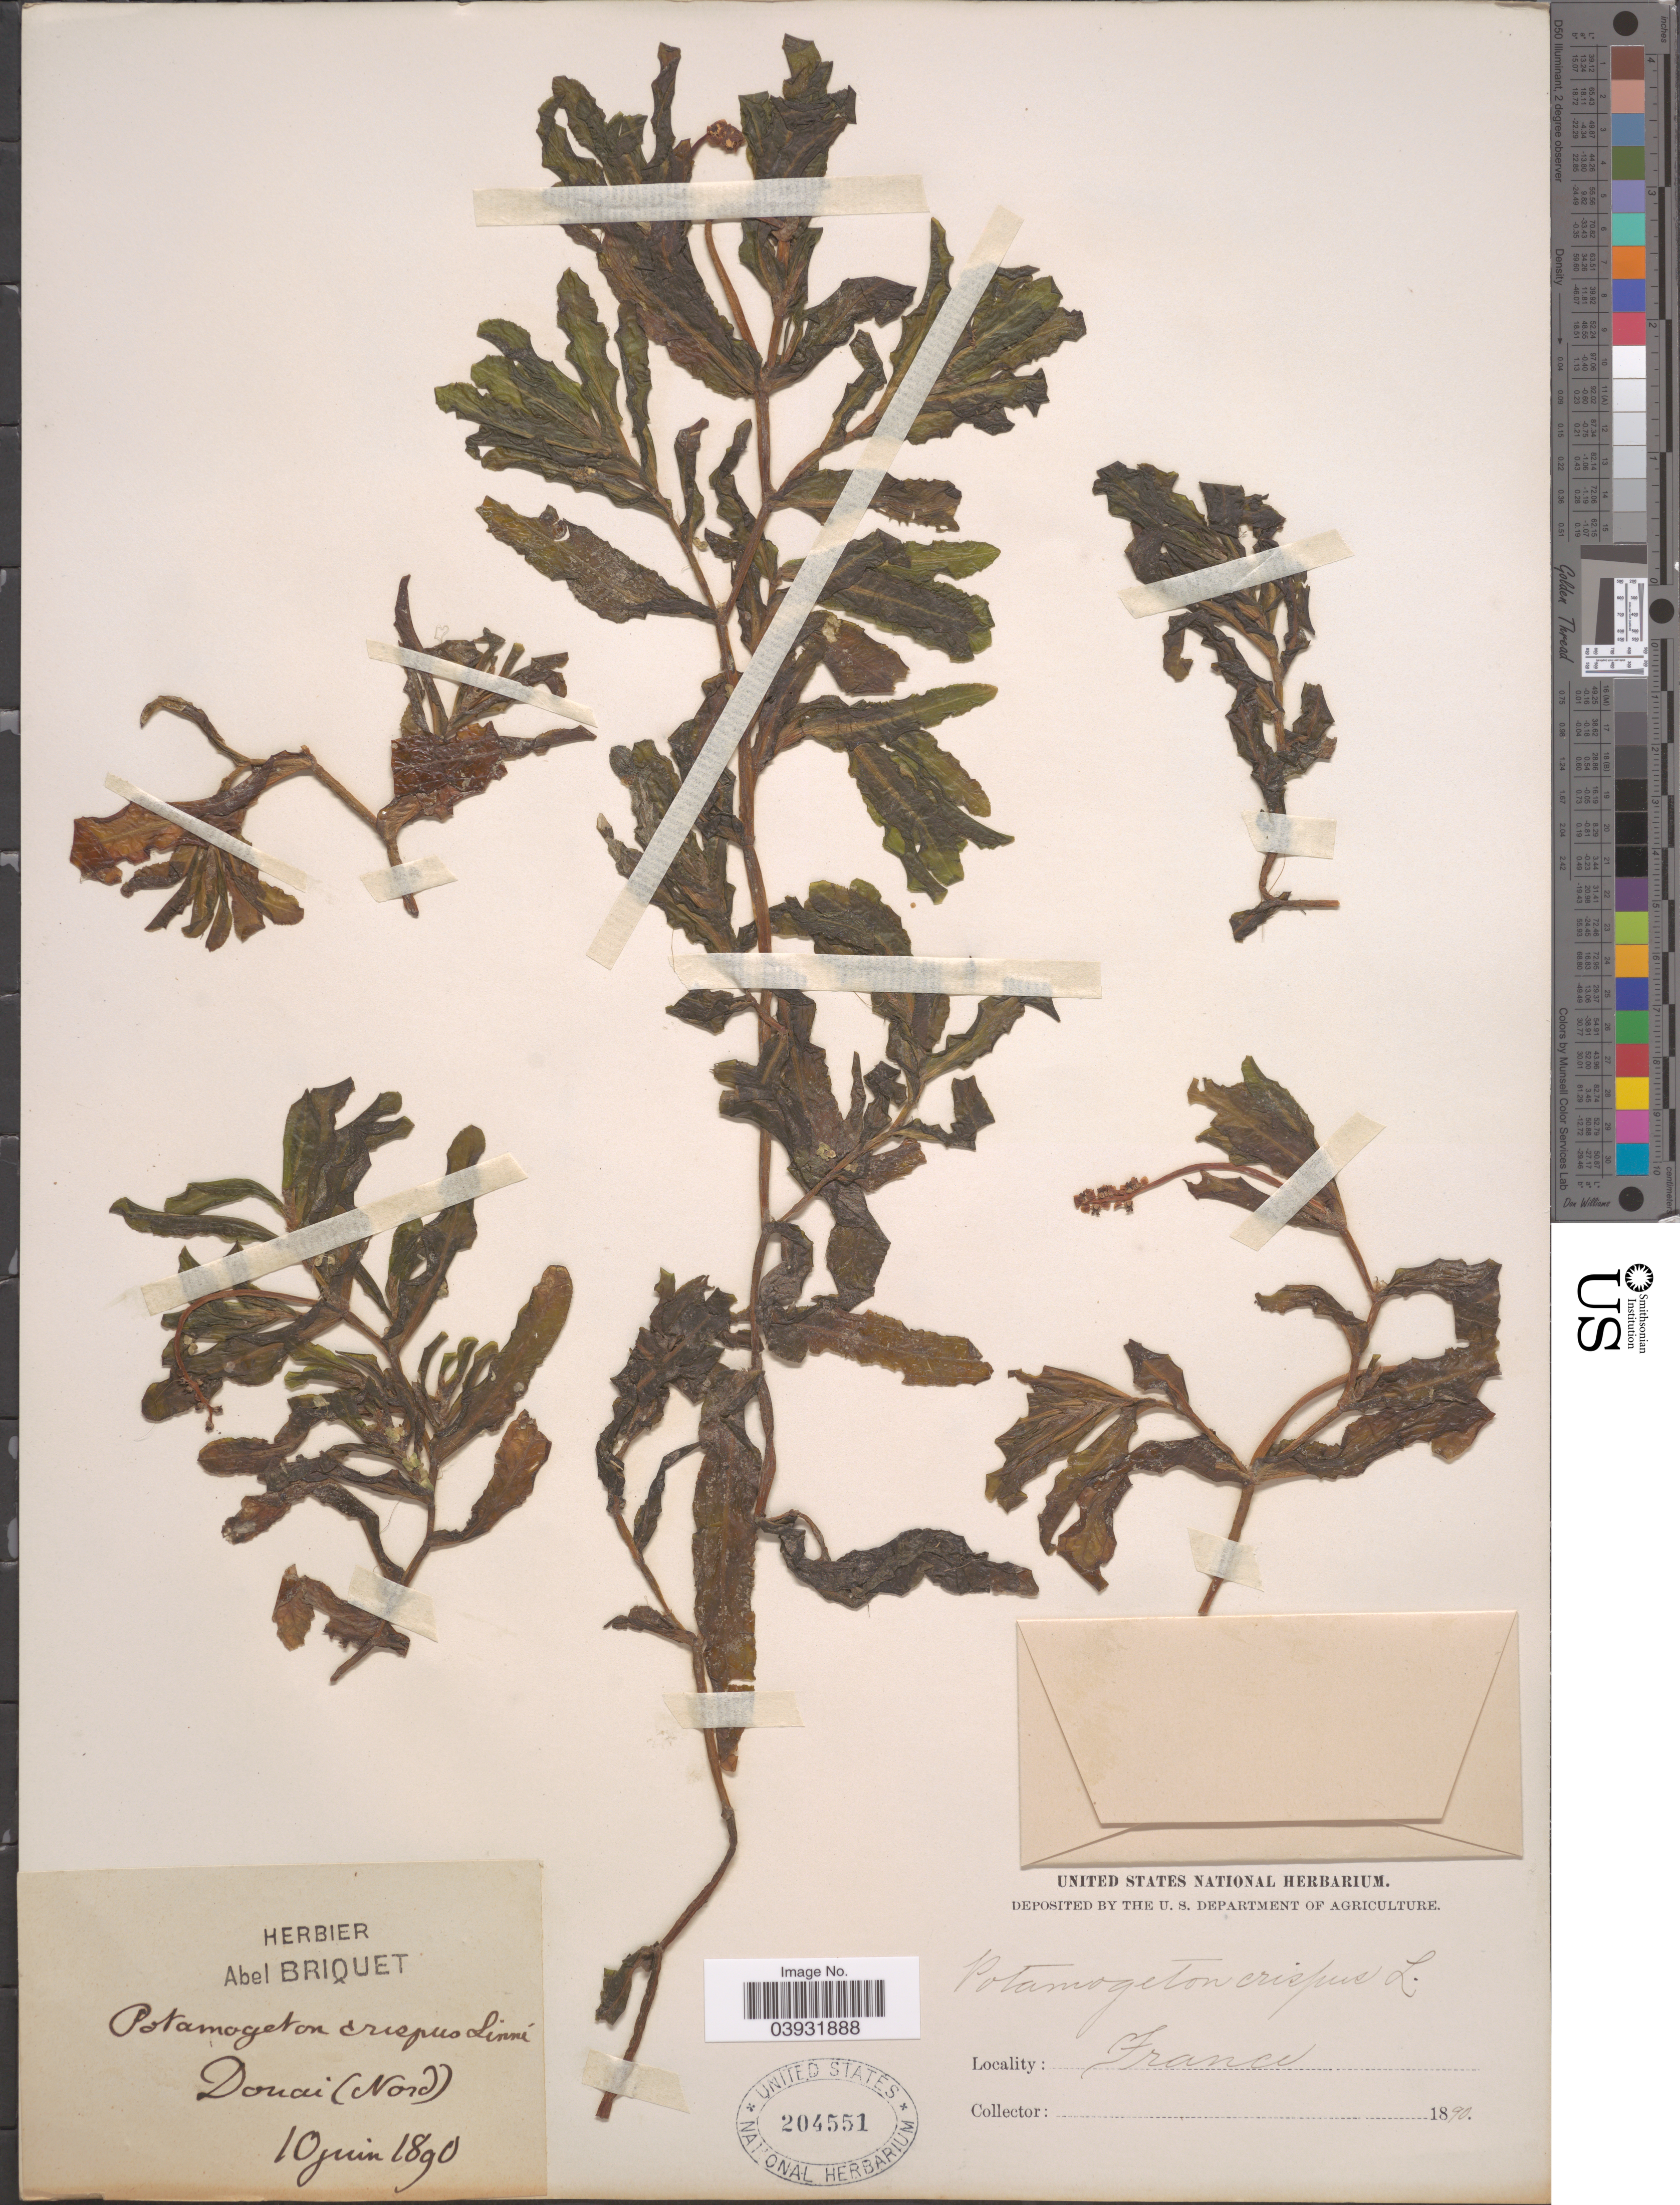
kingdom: Plantae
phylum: Tracheophyta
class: Liliopsida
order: Alismatales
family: Potamogetonaceae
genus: Potamogeton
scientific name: Potamogeton crispus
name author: L.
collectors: ex herb. Abel Briquet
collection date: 1890-06-10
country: France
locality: Douai (Nord).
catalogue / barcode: US 204551